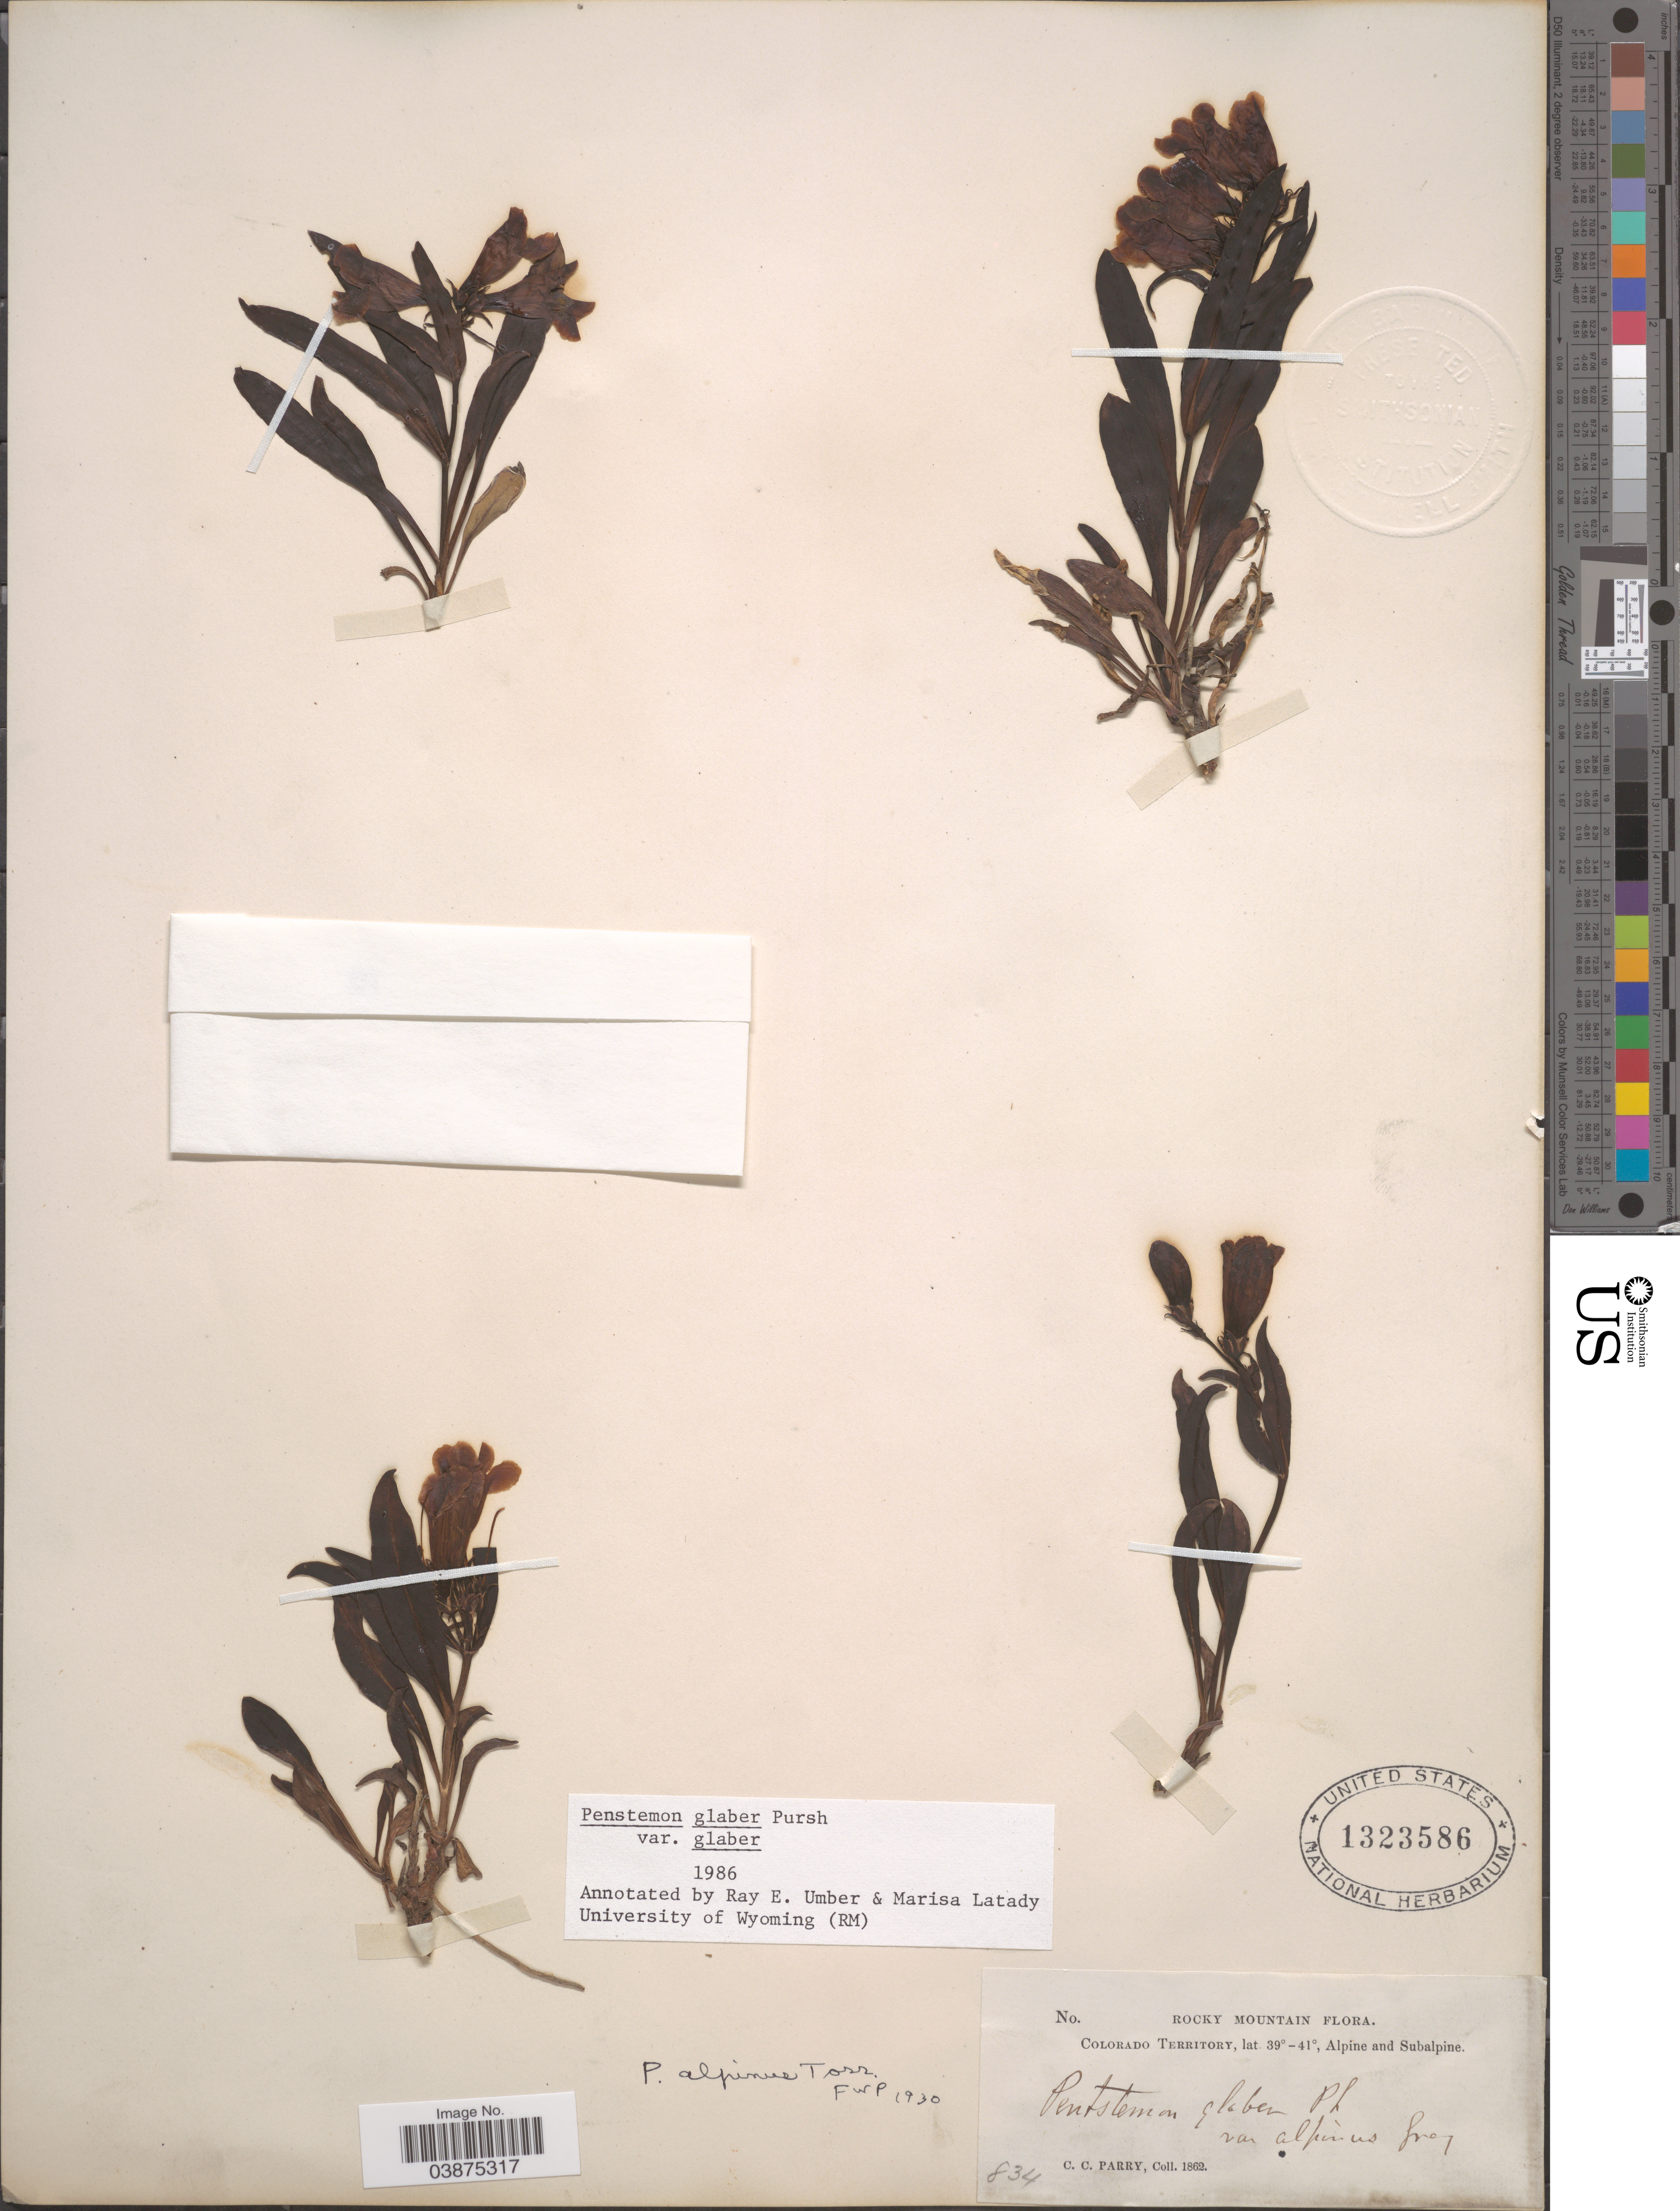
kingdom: Plantae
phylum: Tracheophyta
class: Magnoliopsida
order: Lamiales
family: Plantaginaceae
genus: Penstemon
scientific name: Penstemon glaber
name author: Pursh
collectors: C. C. Parry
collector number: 834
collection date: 1862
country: United States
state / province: Colorado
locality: Rocky Mountain. Colorado Territory, Alpine and Subalpine.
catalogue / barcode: US 1323586